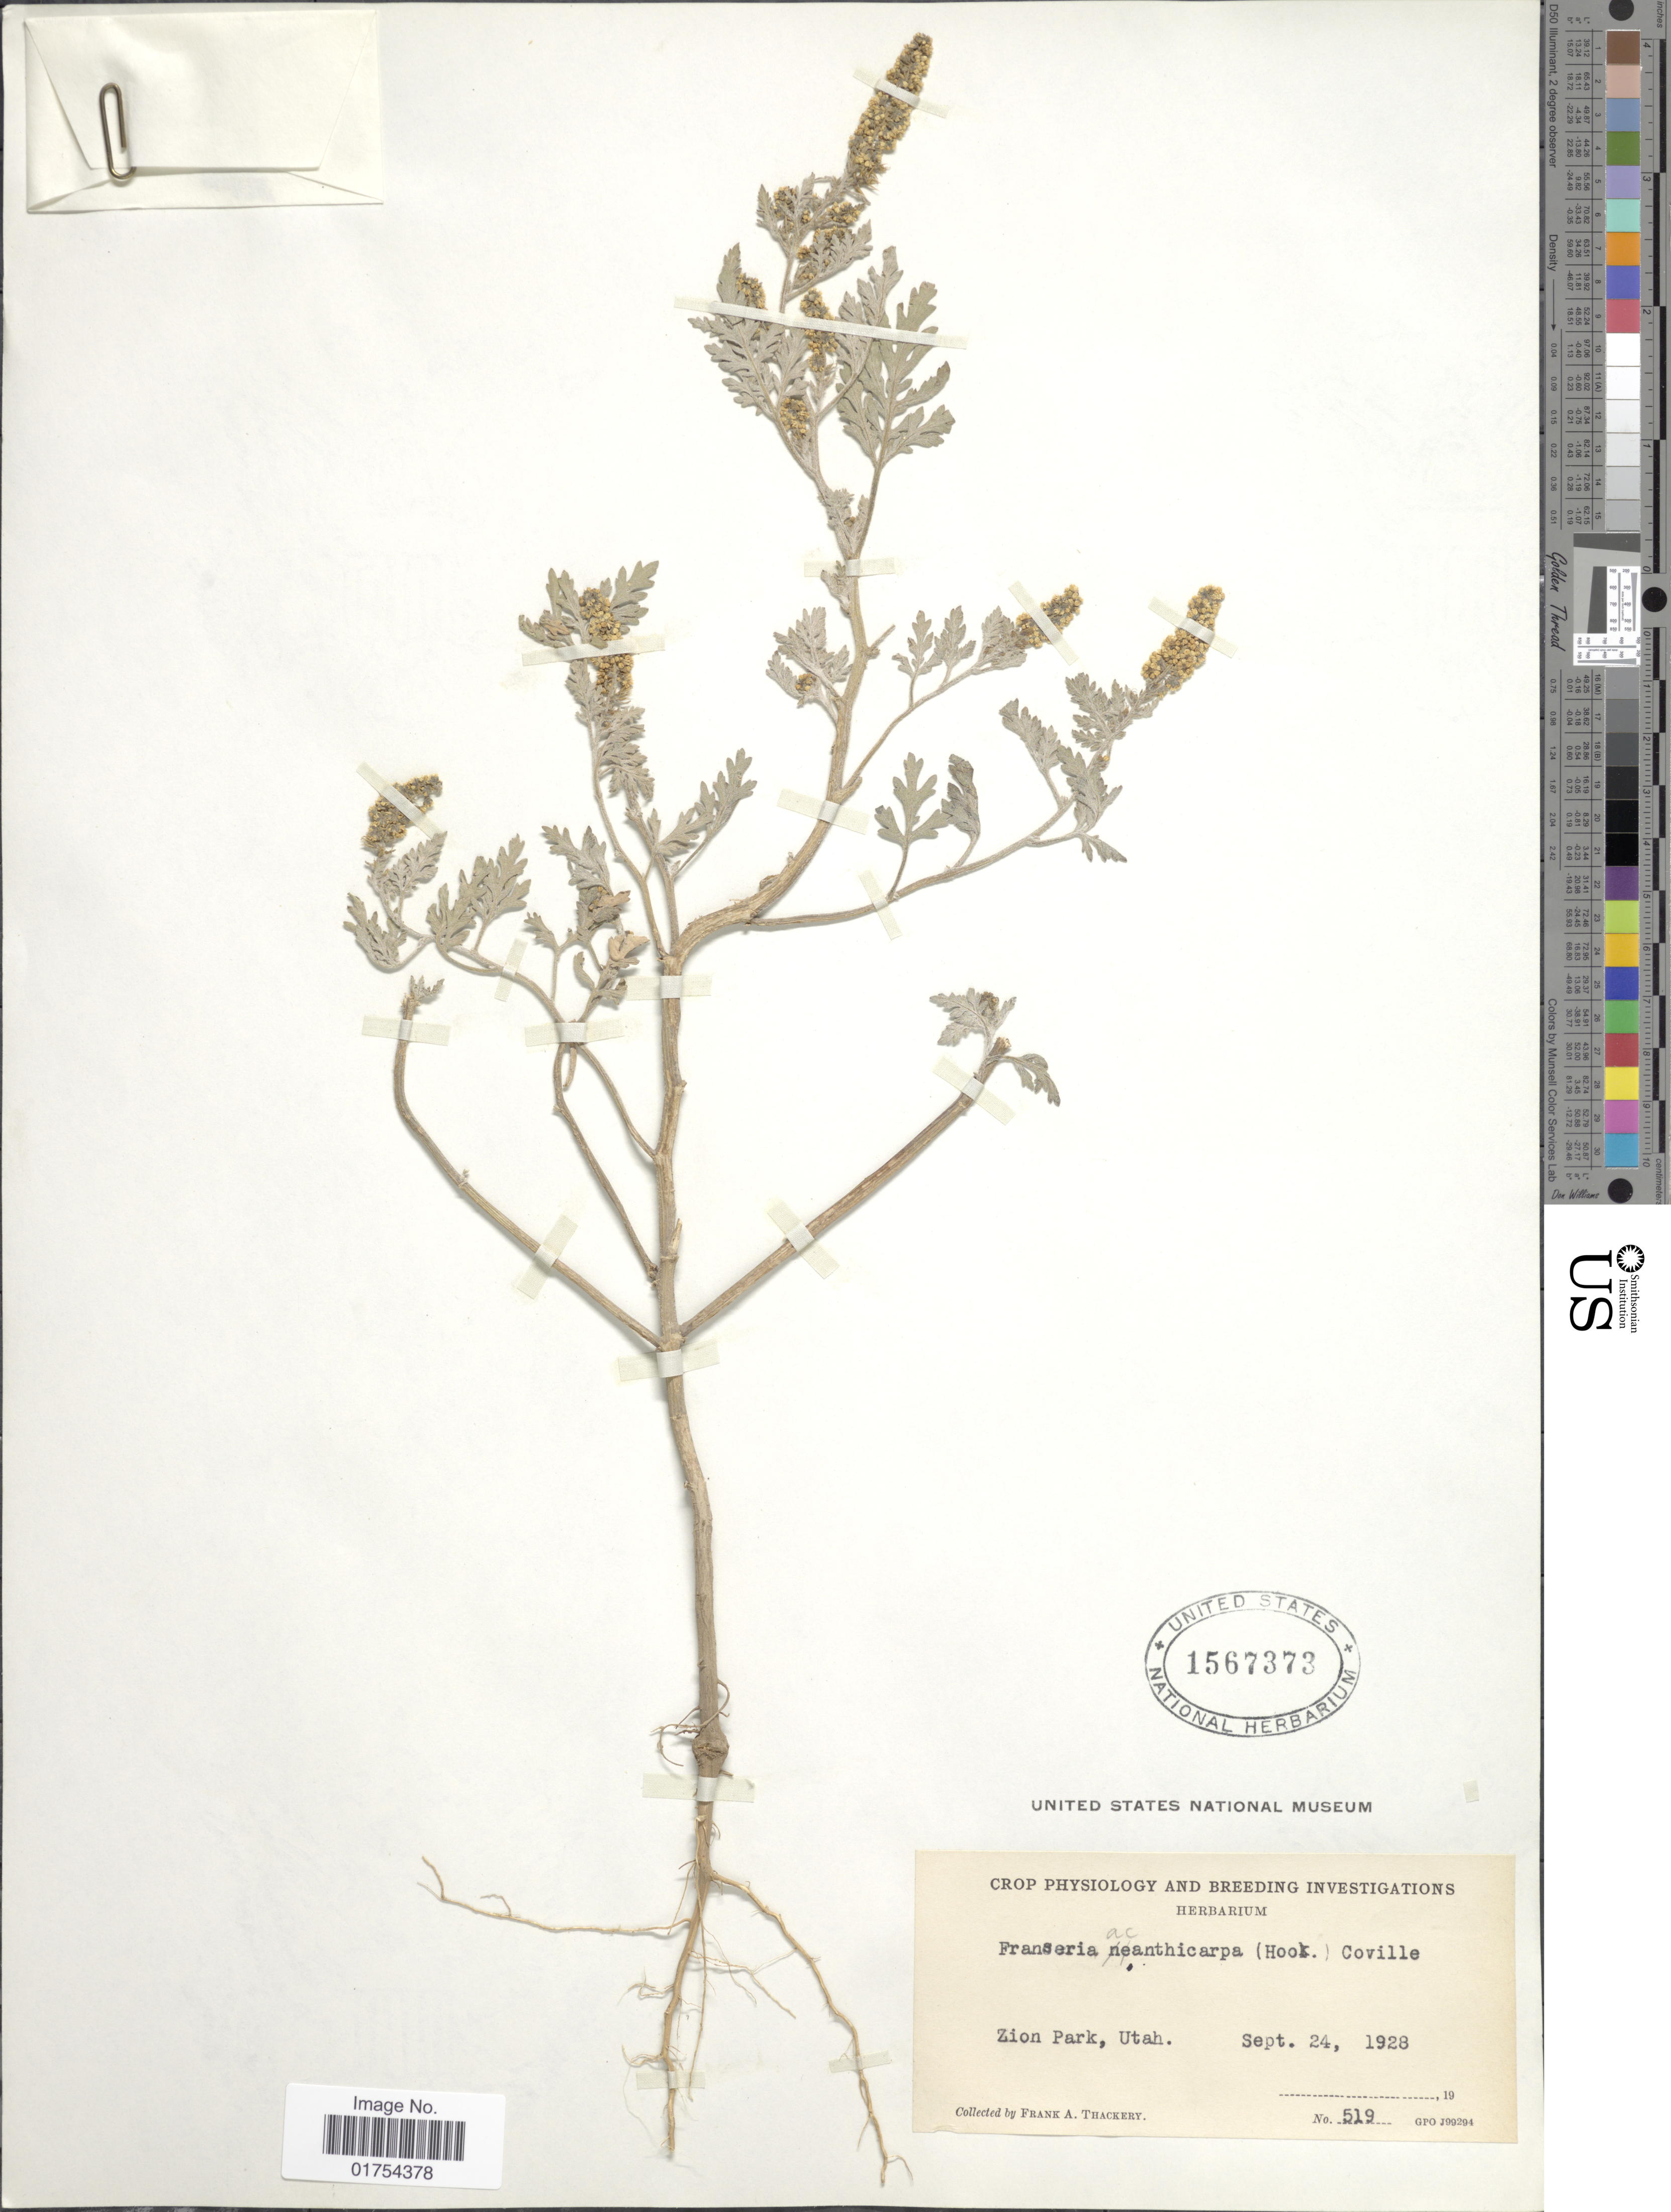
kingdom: Plantae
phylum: Tracheophyta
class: Magnoliopsida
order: Asterales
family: Asteraceae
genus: Franseria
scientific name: Franseria acanthicarpa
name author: Coville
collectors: F. Thackery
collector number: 519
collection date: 1928-09-24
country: United States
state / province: Utah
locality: Zion Park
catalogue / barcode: US 1567373